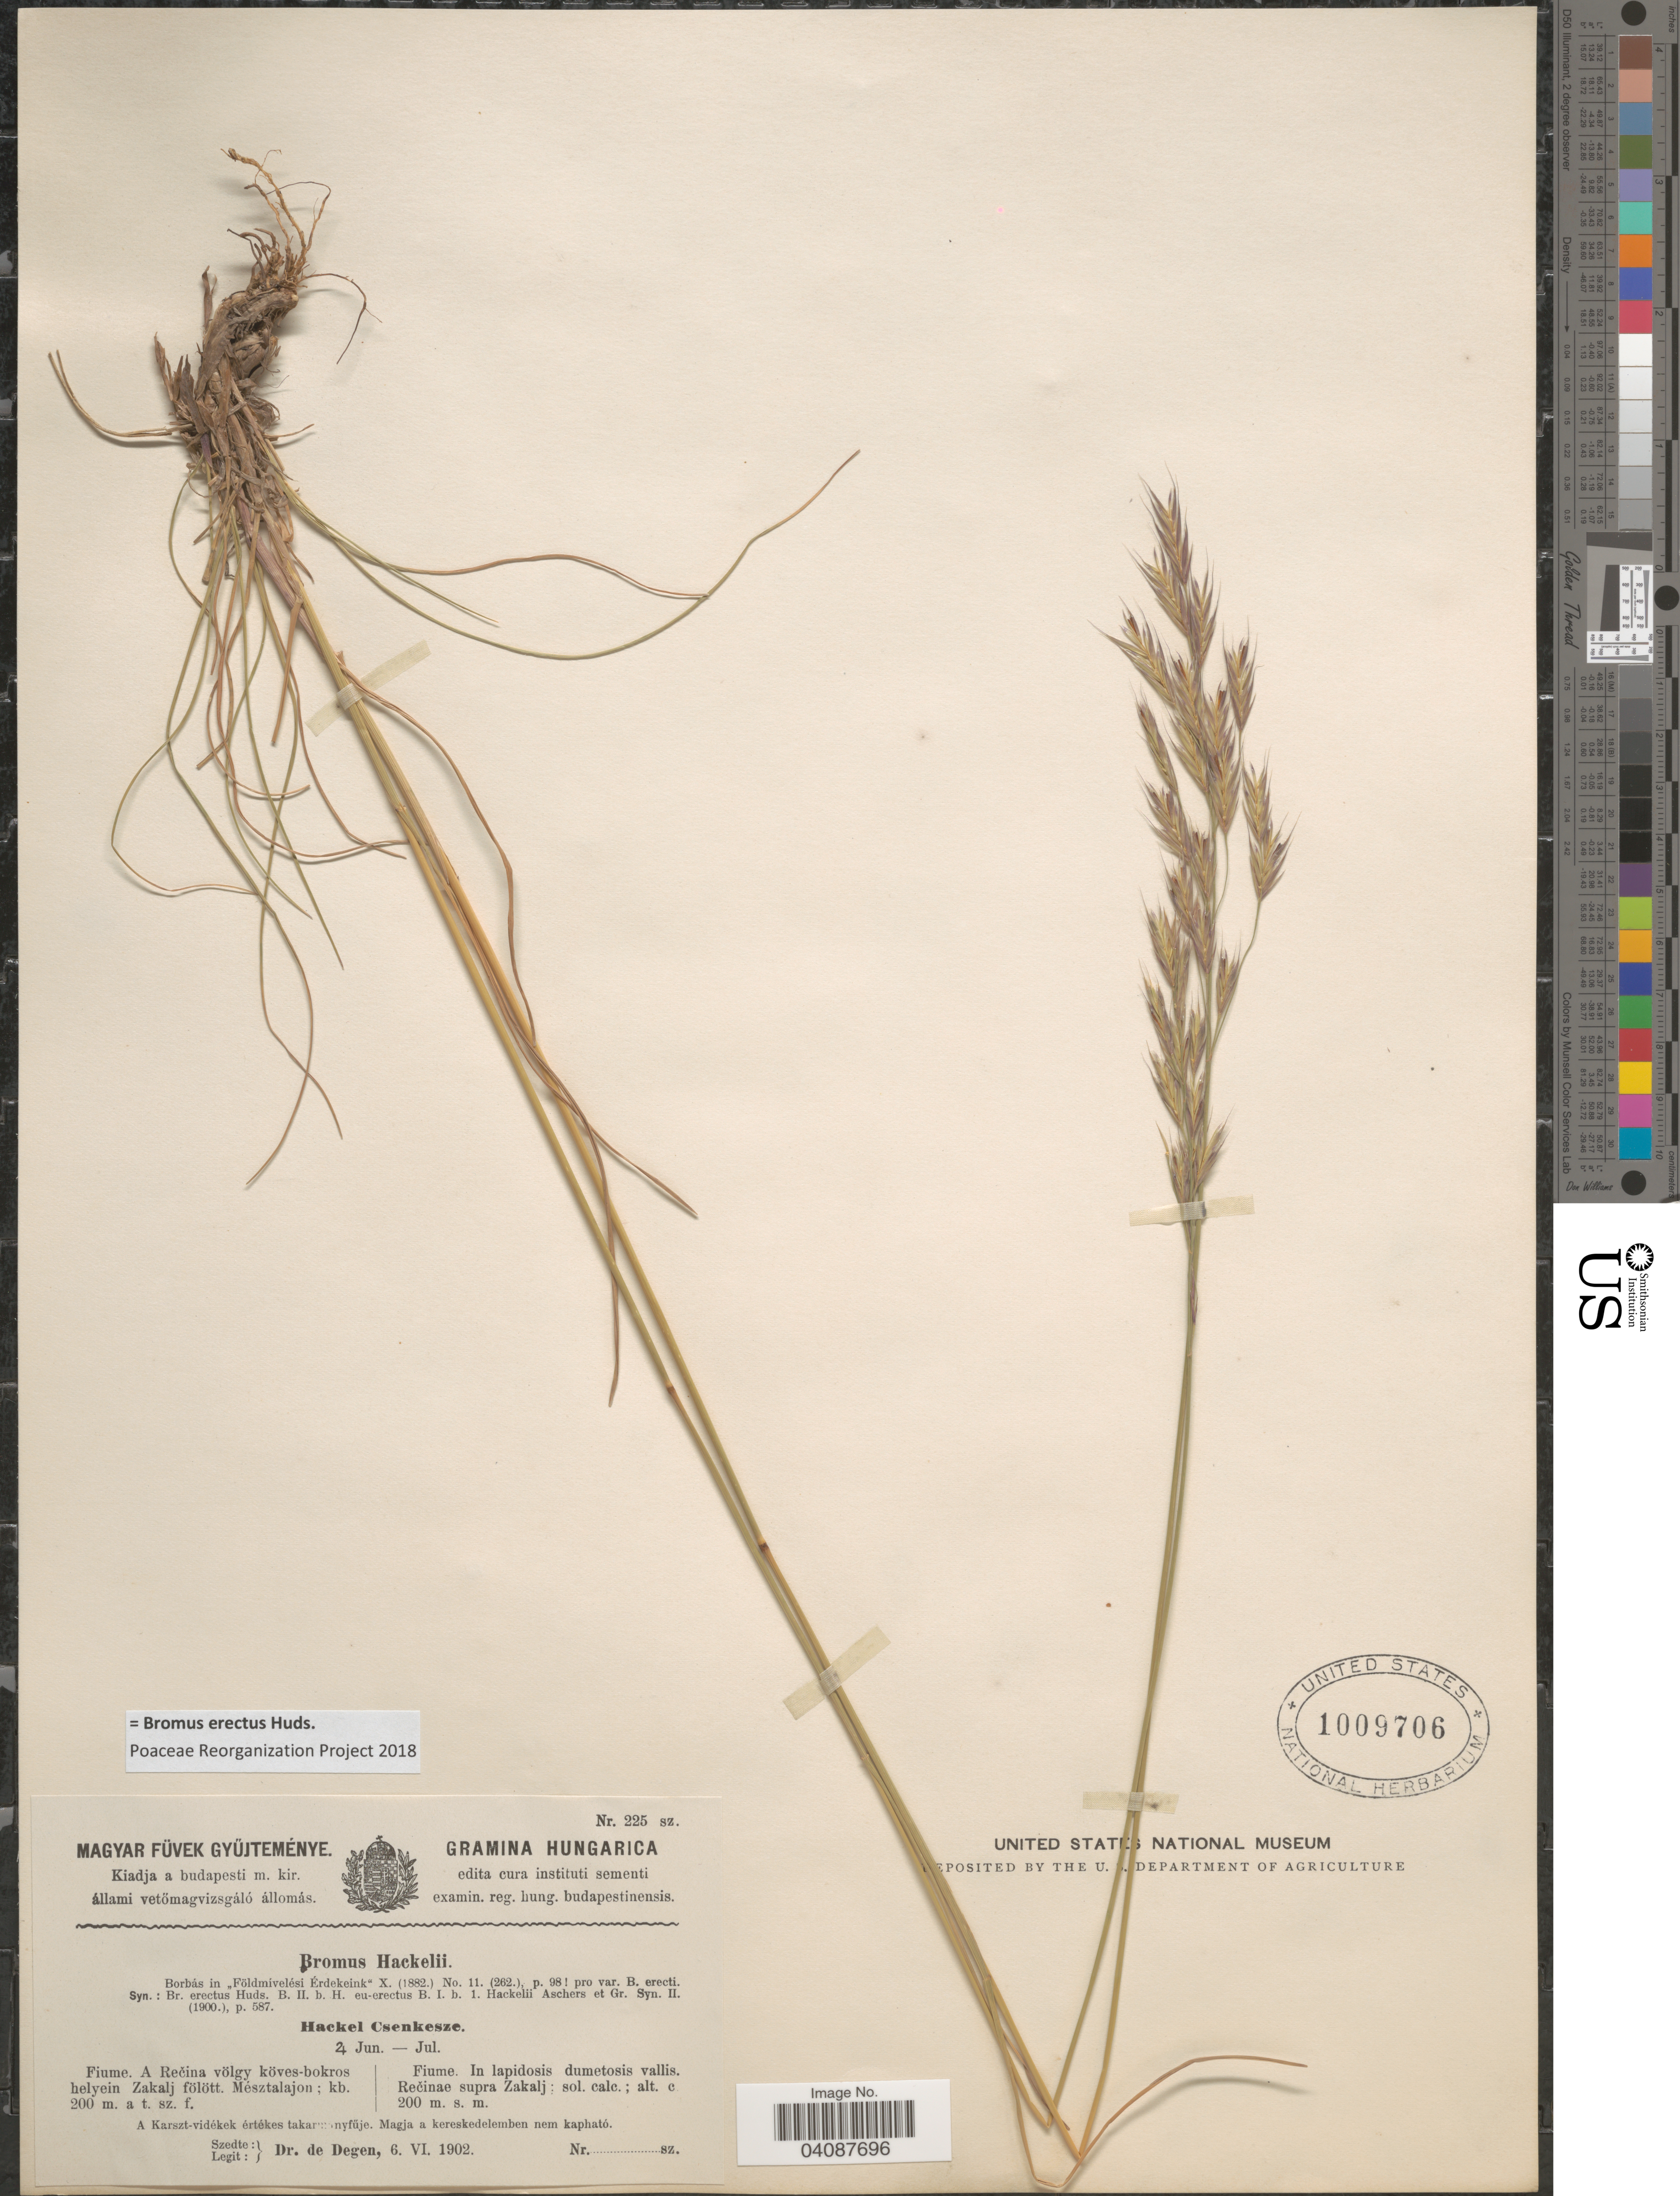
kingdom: Plantae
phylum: Tracheophyta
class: Liliopsida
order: Poales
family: Poaceae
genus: Bromus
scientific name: Bromus erectus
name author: Huds.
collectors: A. Degen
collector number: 225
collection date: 1902-06-06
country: Hungary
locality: Fiume. In lapidosis vallis. Rečinae supra Zakalj.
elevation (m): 200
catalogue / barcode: US 1009706